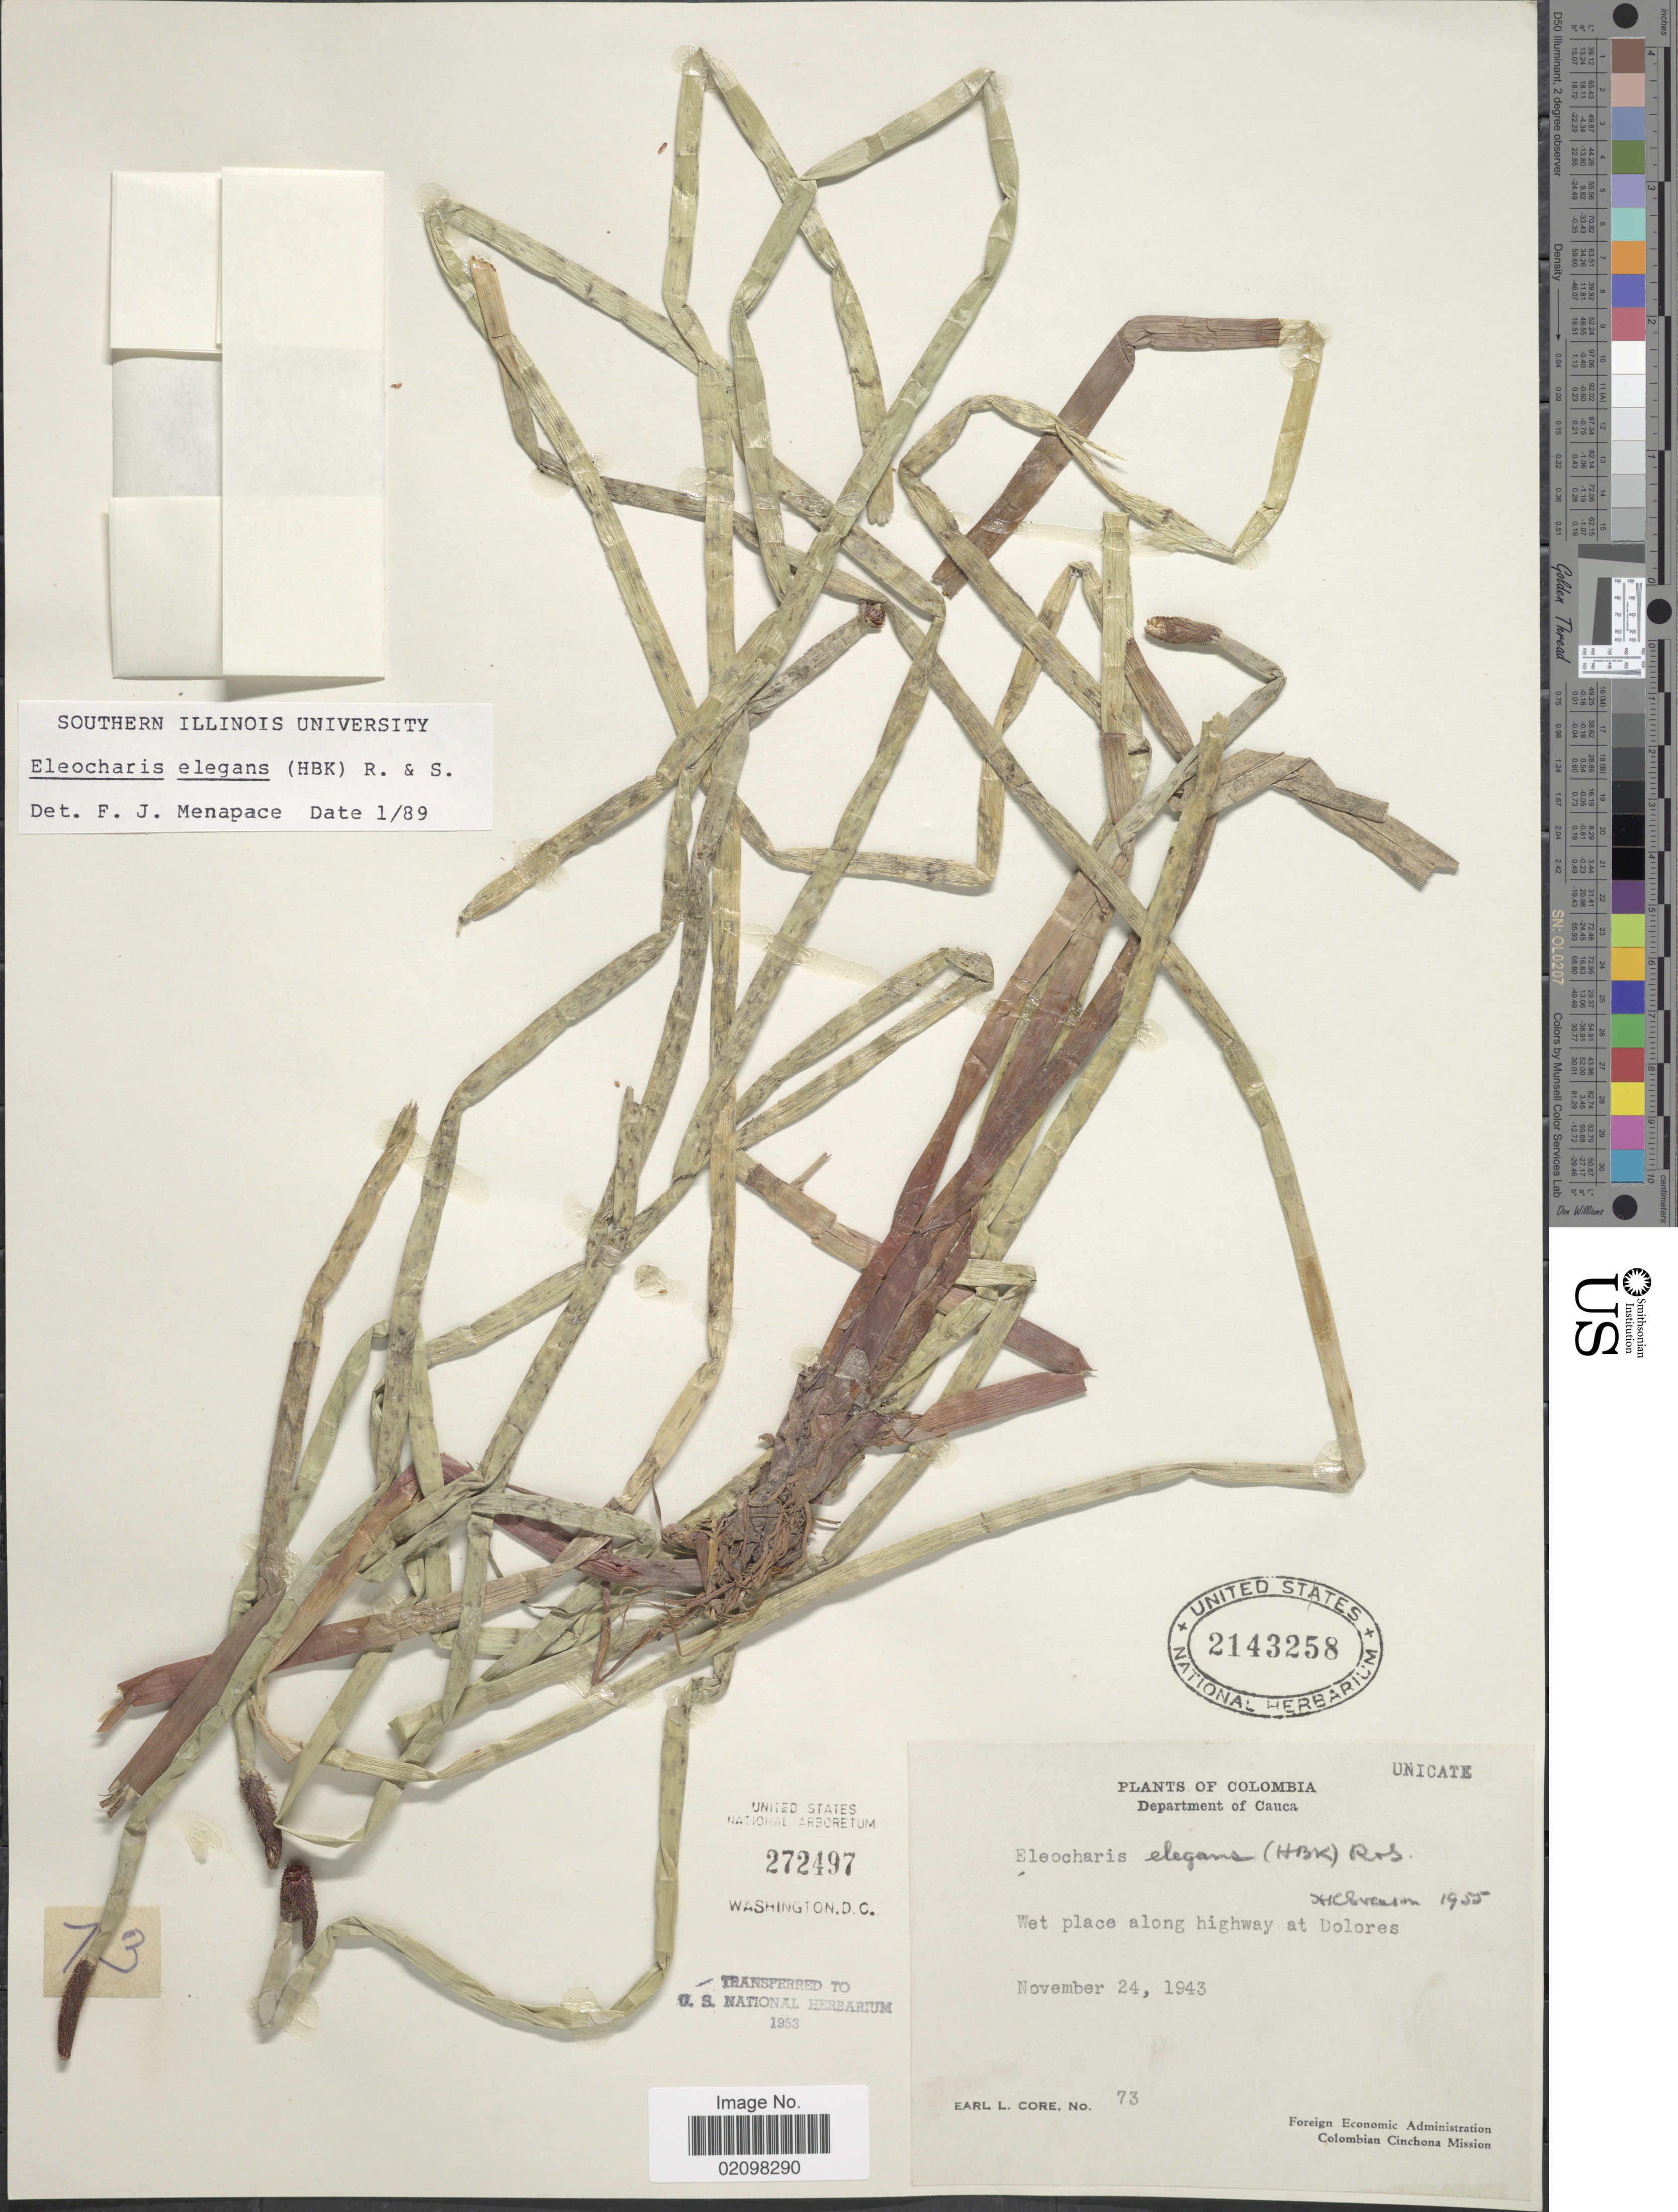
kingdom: Plantae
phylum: Tracheophyta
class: Liliopsida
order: Poales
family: Cyperaceae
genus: Eleocharis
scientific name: Eleocharis elegans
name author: (Kunth) Roem. & Schult.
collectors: E. L. Core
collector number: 73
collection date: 1943-11-24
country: Colombia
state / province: Cauca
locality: Highway at Dolores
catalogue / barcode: US 2143258